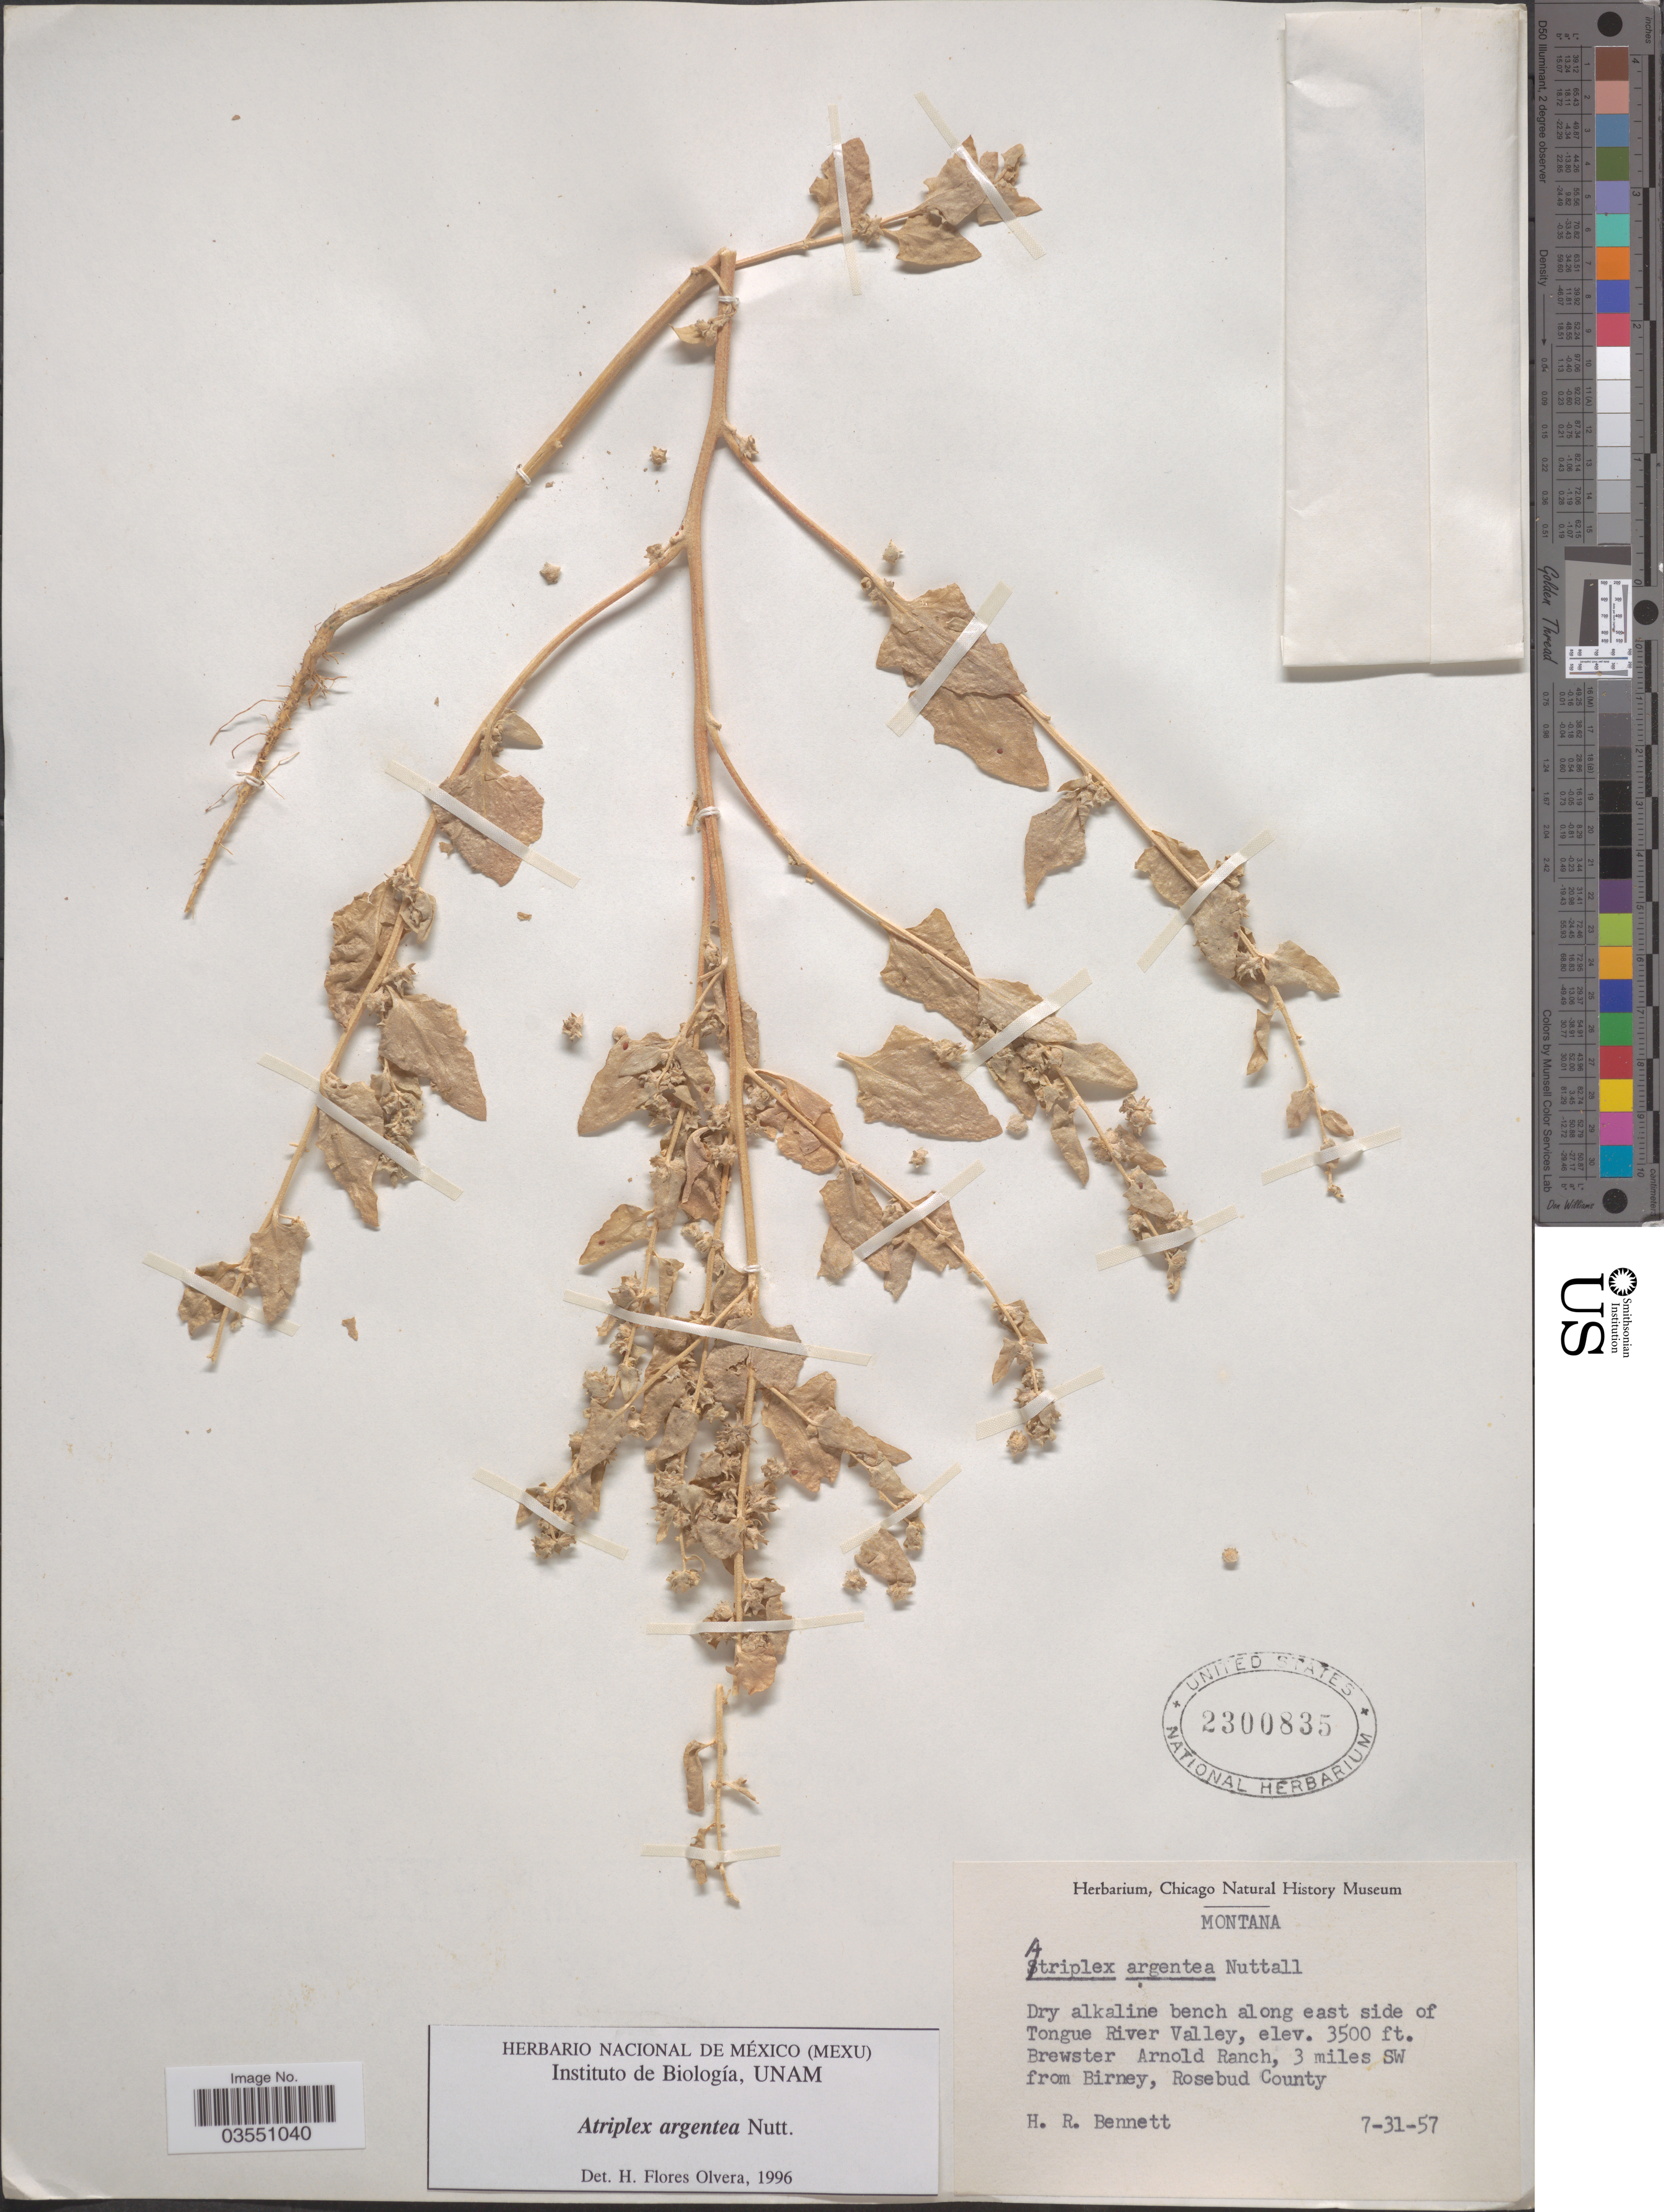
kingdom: Plantae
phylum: Tracheophyta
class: Magnoliopsida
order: Caryophyllales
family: Amaranthaceae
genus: Atriplex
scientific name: Atriplex argentea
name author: Nutt.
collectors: H. R. Bennett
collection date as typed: Transcribed d/m/y: 31/7/57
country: United States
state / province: Montana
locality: Dry alkaline bench along east side of Tongue River Valley. Brewster Arnold Ranch, 3 miles SW from Birney, Rosebud County.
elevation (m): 1067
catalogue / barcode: US 2300835